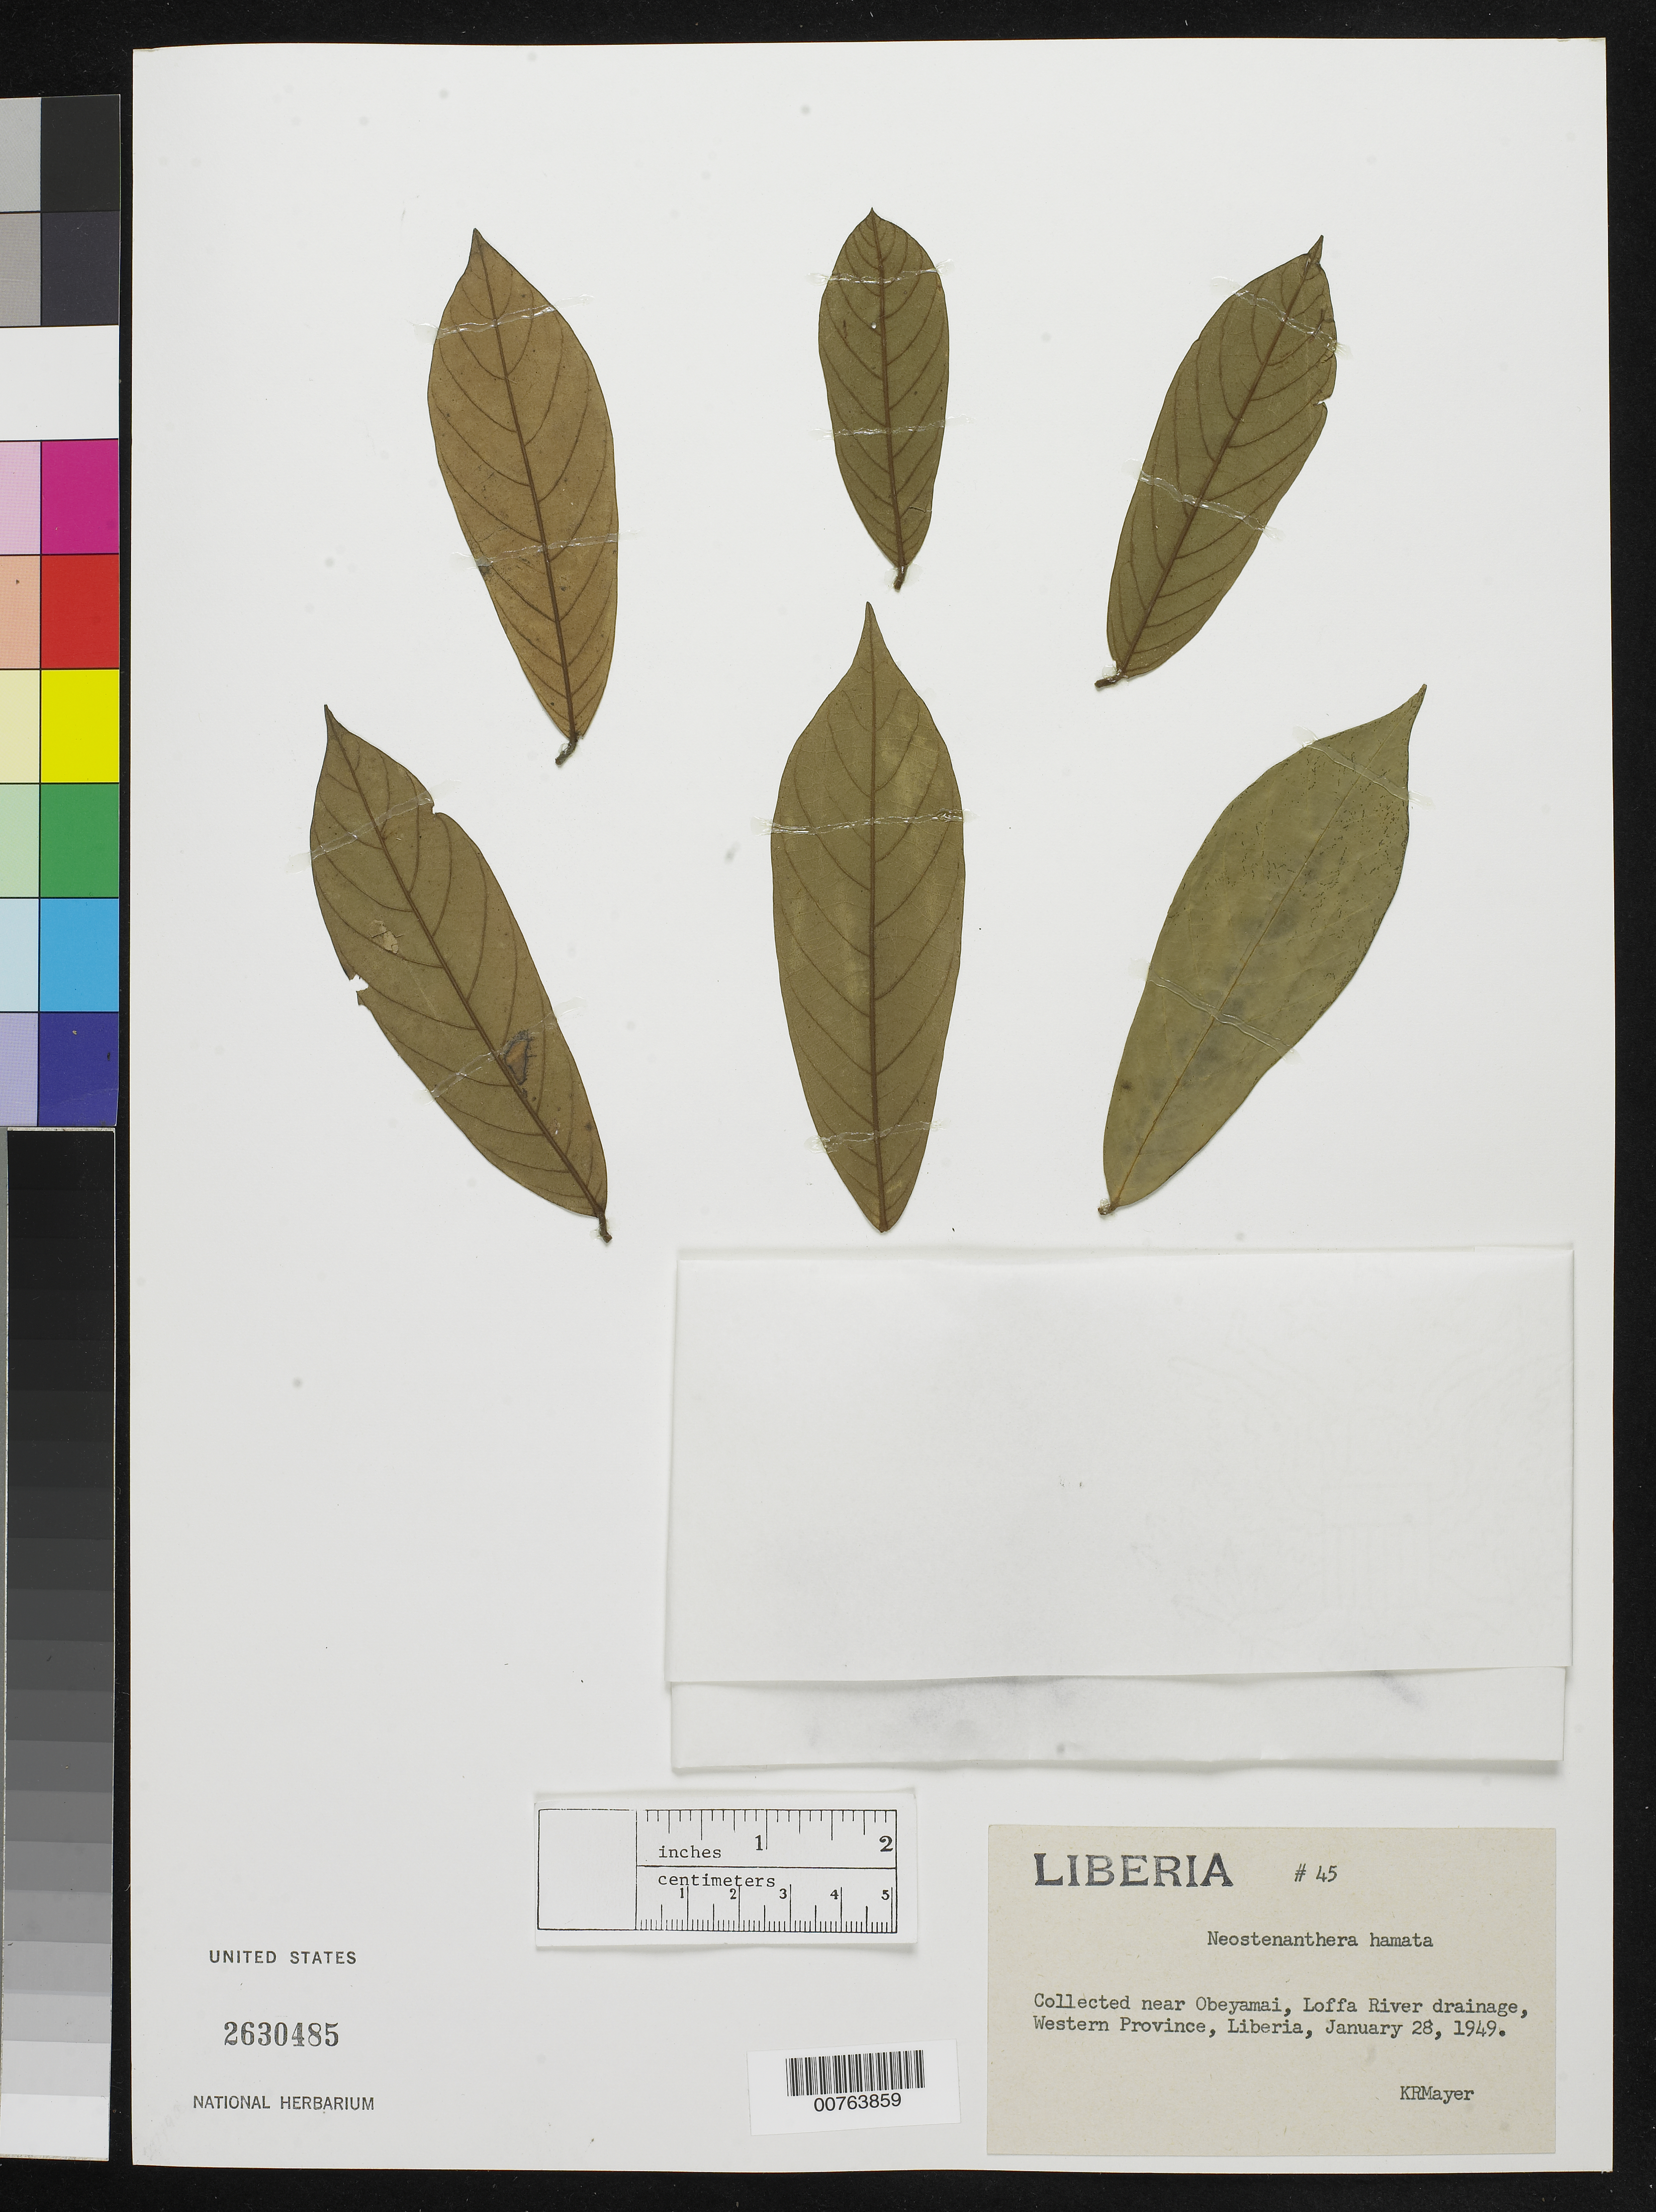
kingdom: Plantae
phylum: Tracheophyta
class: Magnoliopsida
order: Magnoliales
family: Annonaceae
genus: Neostenanthera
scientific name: Neostenanthera hamata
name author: (Benth.) Exell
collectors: K. R. Mayer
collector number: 45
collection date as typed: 28 Jan 1949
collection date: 1949-01-28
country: Liberia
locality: Western Province: Loffa River drainage, near Obeyami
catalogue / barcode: US 2630485